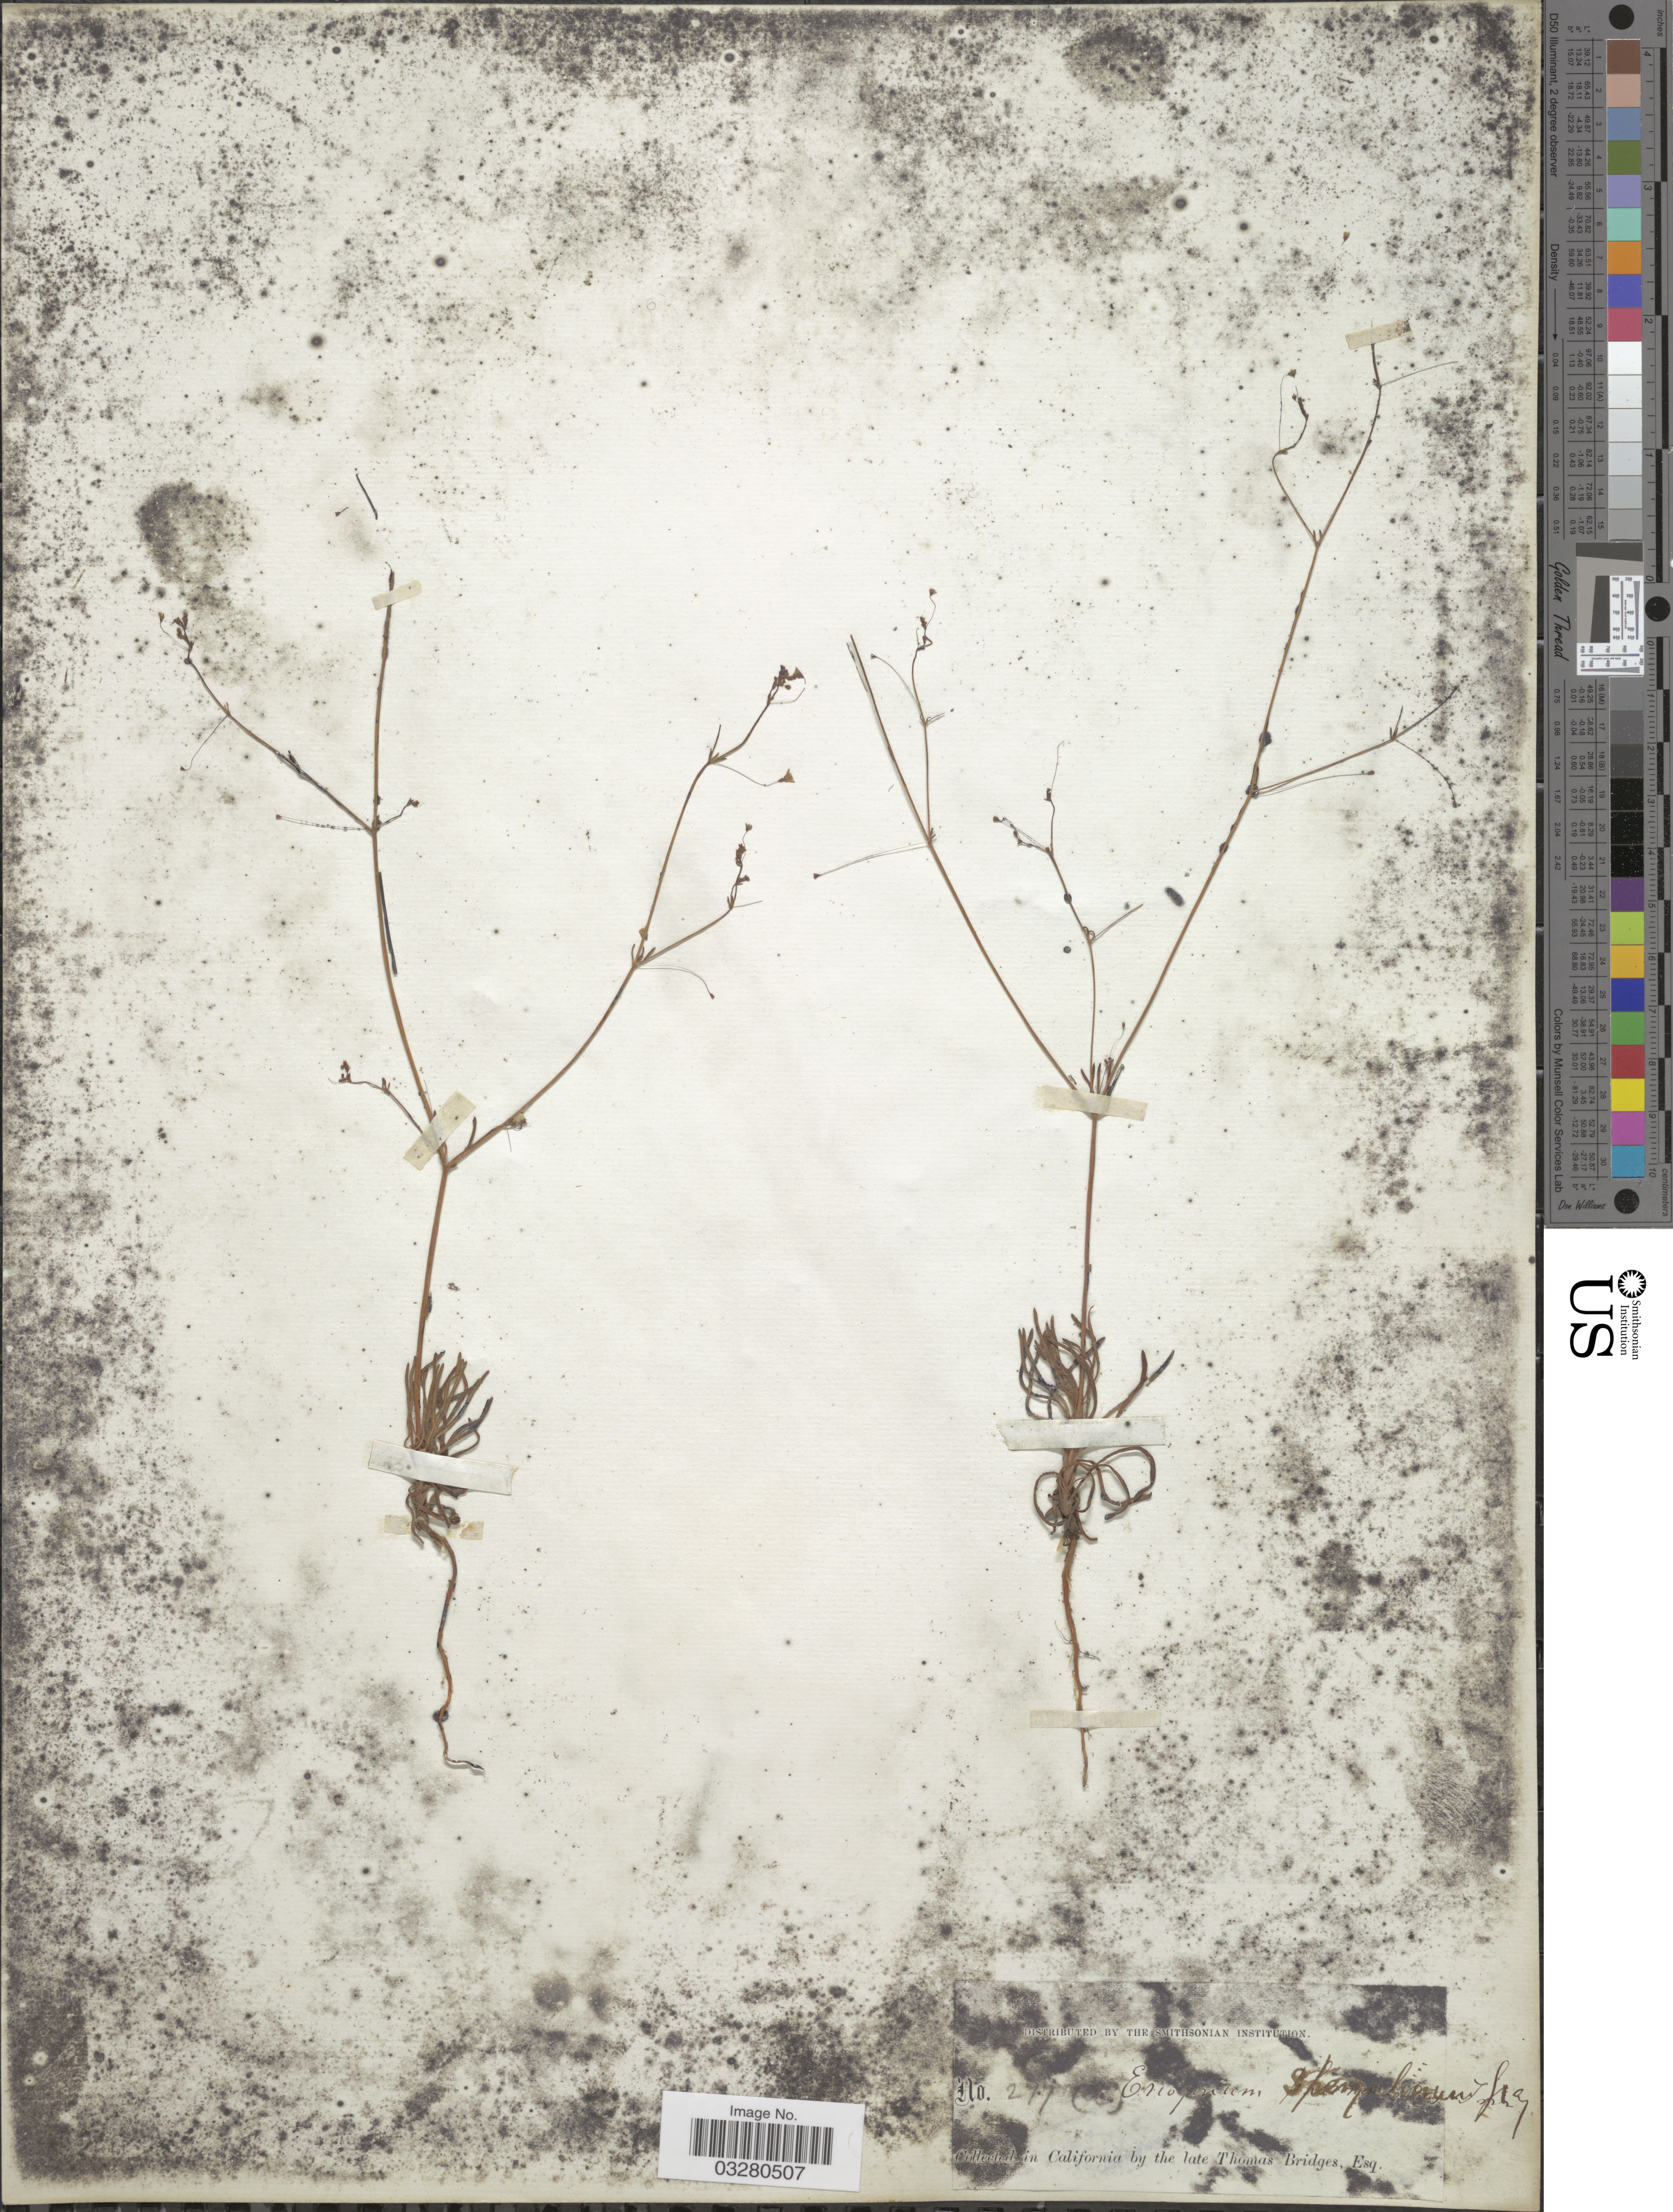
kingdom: Plantae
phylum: Tracheophyta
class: Magnoliopsida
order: Caryophyllales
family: Polygonaceae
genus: Eriogonum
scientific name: Eriogonum spergulinum var. reddingianum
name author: (M.E. Jones) J.T. Howell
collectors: T. Bridges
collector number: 277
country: United States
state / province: California